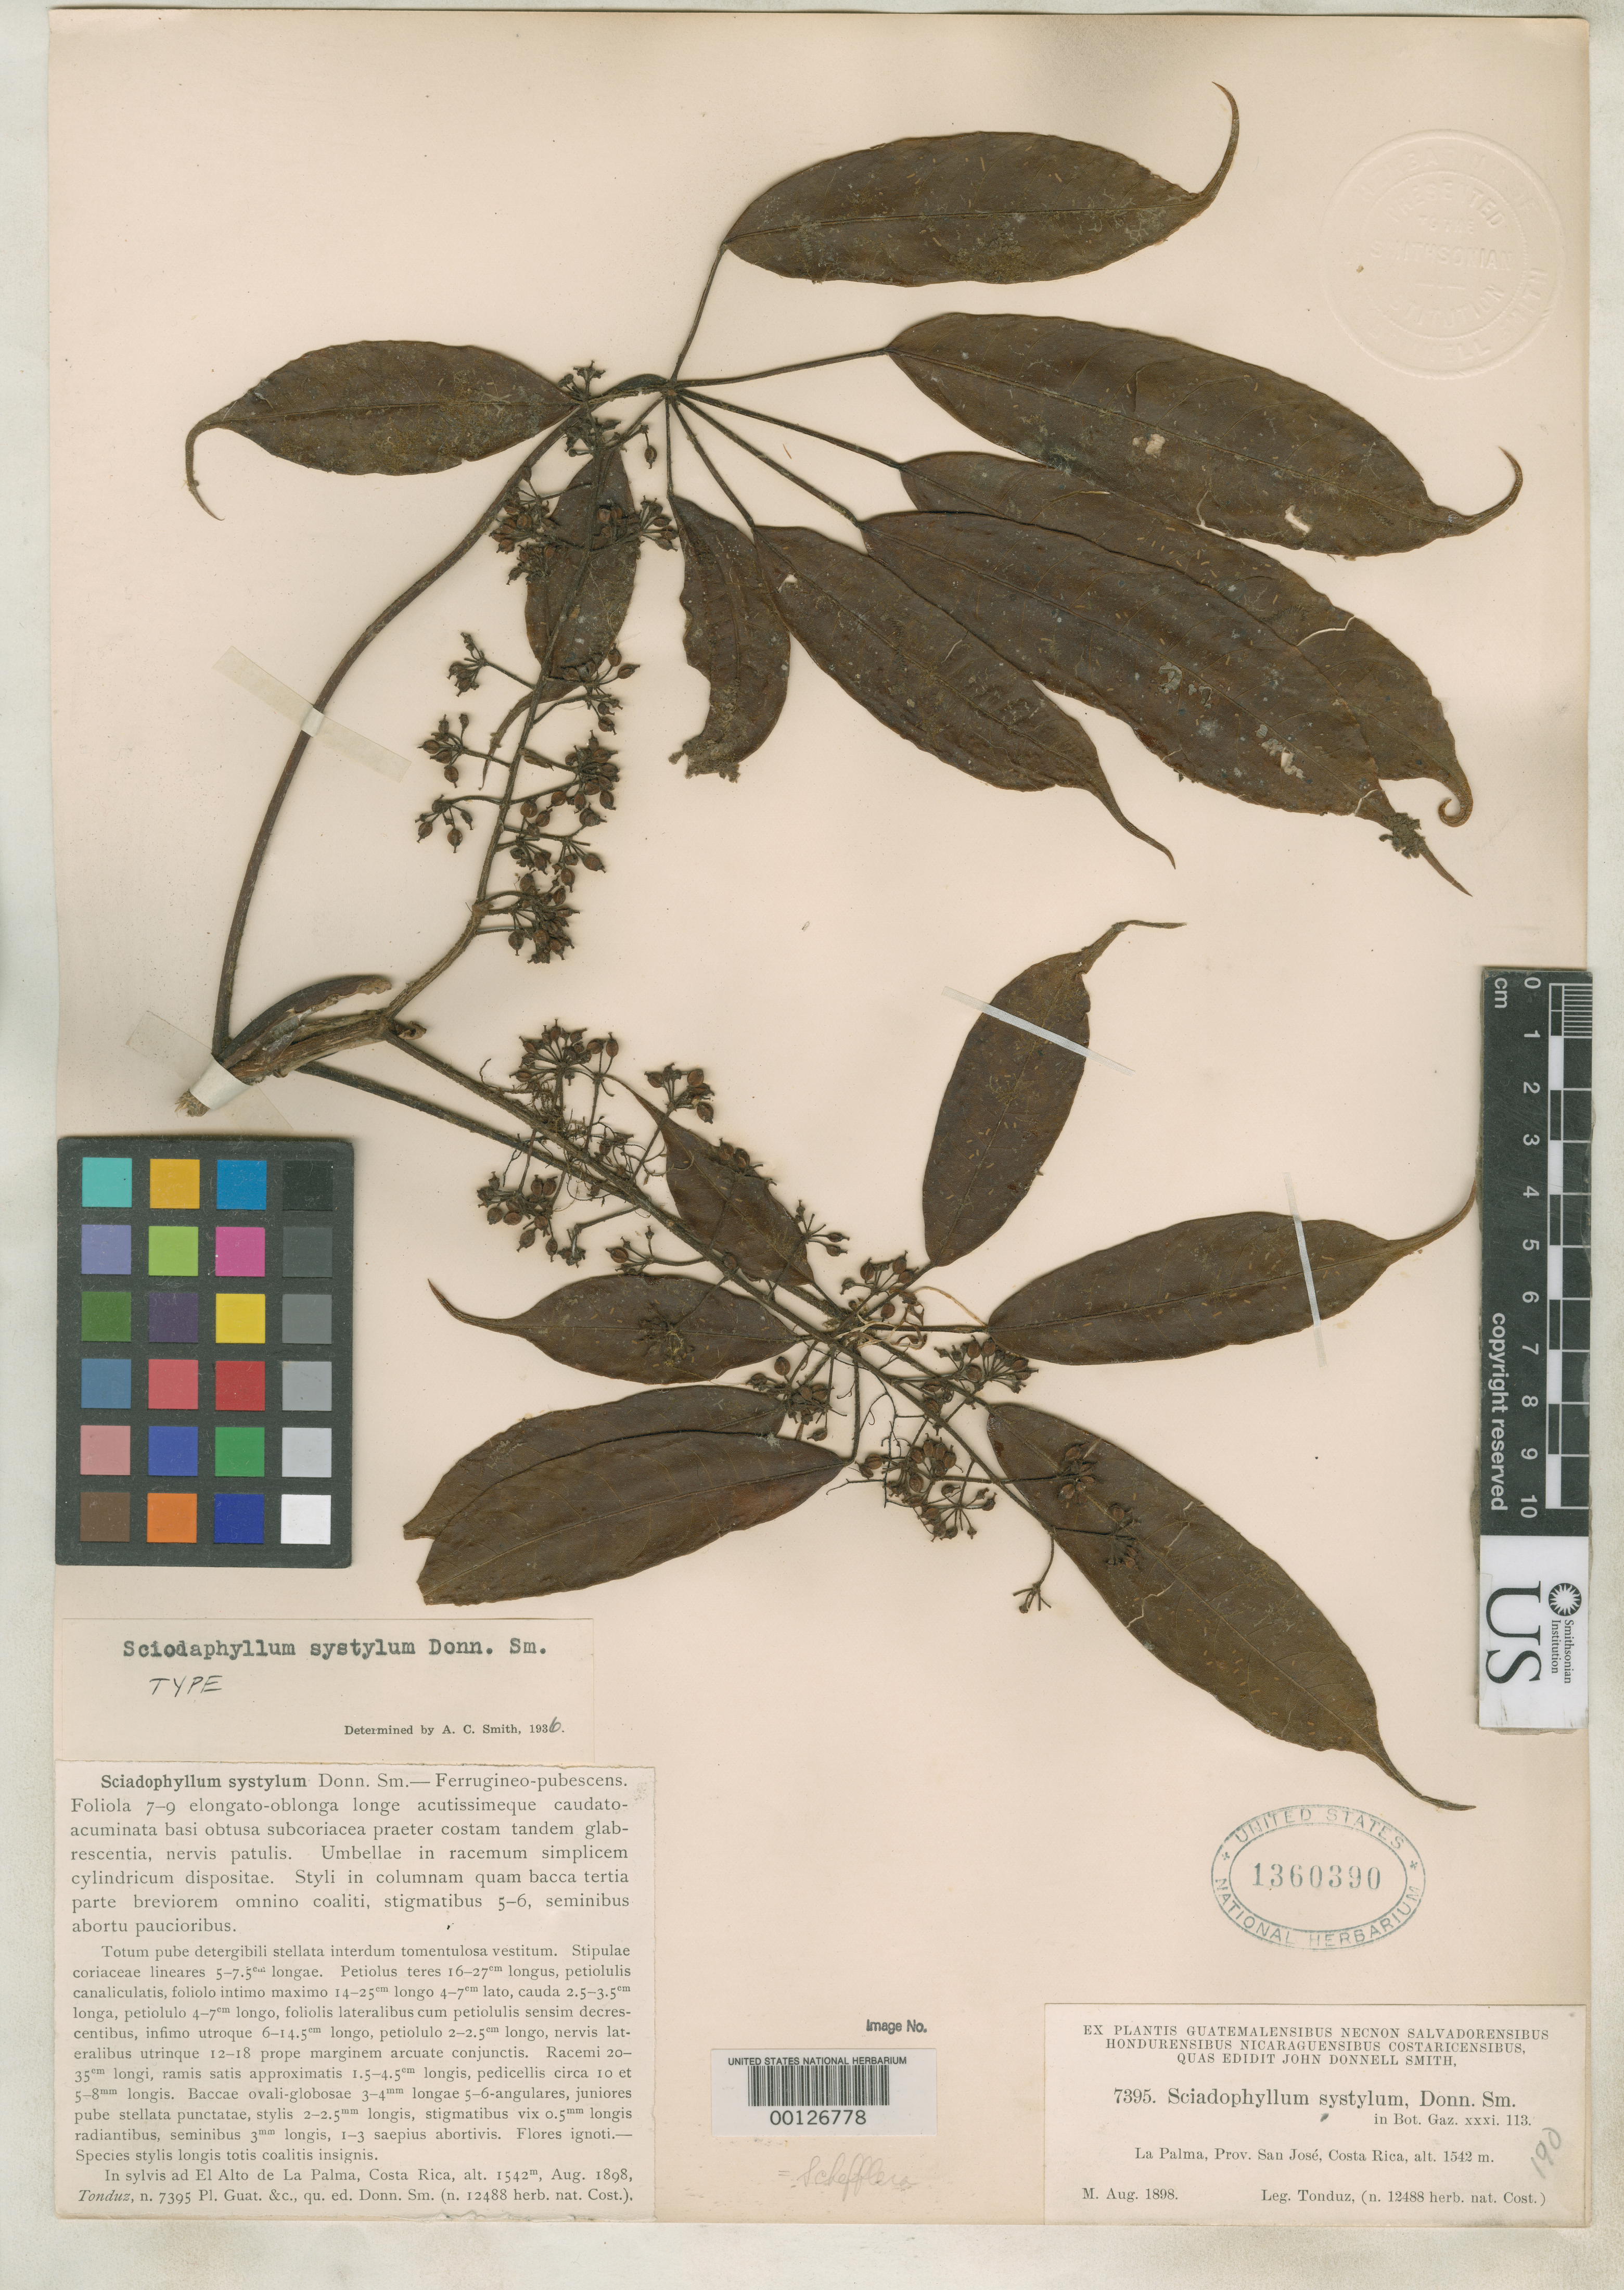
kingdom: Plantae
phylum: Tracheophyta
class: Magnoliopsida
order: Apiales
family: Araliaceae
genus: Sciodaphyllum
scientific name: Sciodaphyllum systylum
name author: Donn. Sm.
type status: Type Collection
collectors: A. Tonduz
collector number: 7395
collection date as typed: Aug 1898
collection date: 1898-08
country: Costa Rica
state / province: San José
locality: La Palma.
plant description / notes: One of three sheets (USNH 1360389, 1360390, 1360391) ex John Donnell Smith herbarium.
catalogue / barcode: US 1360390